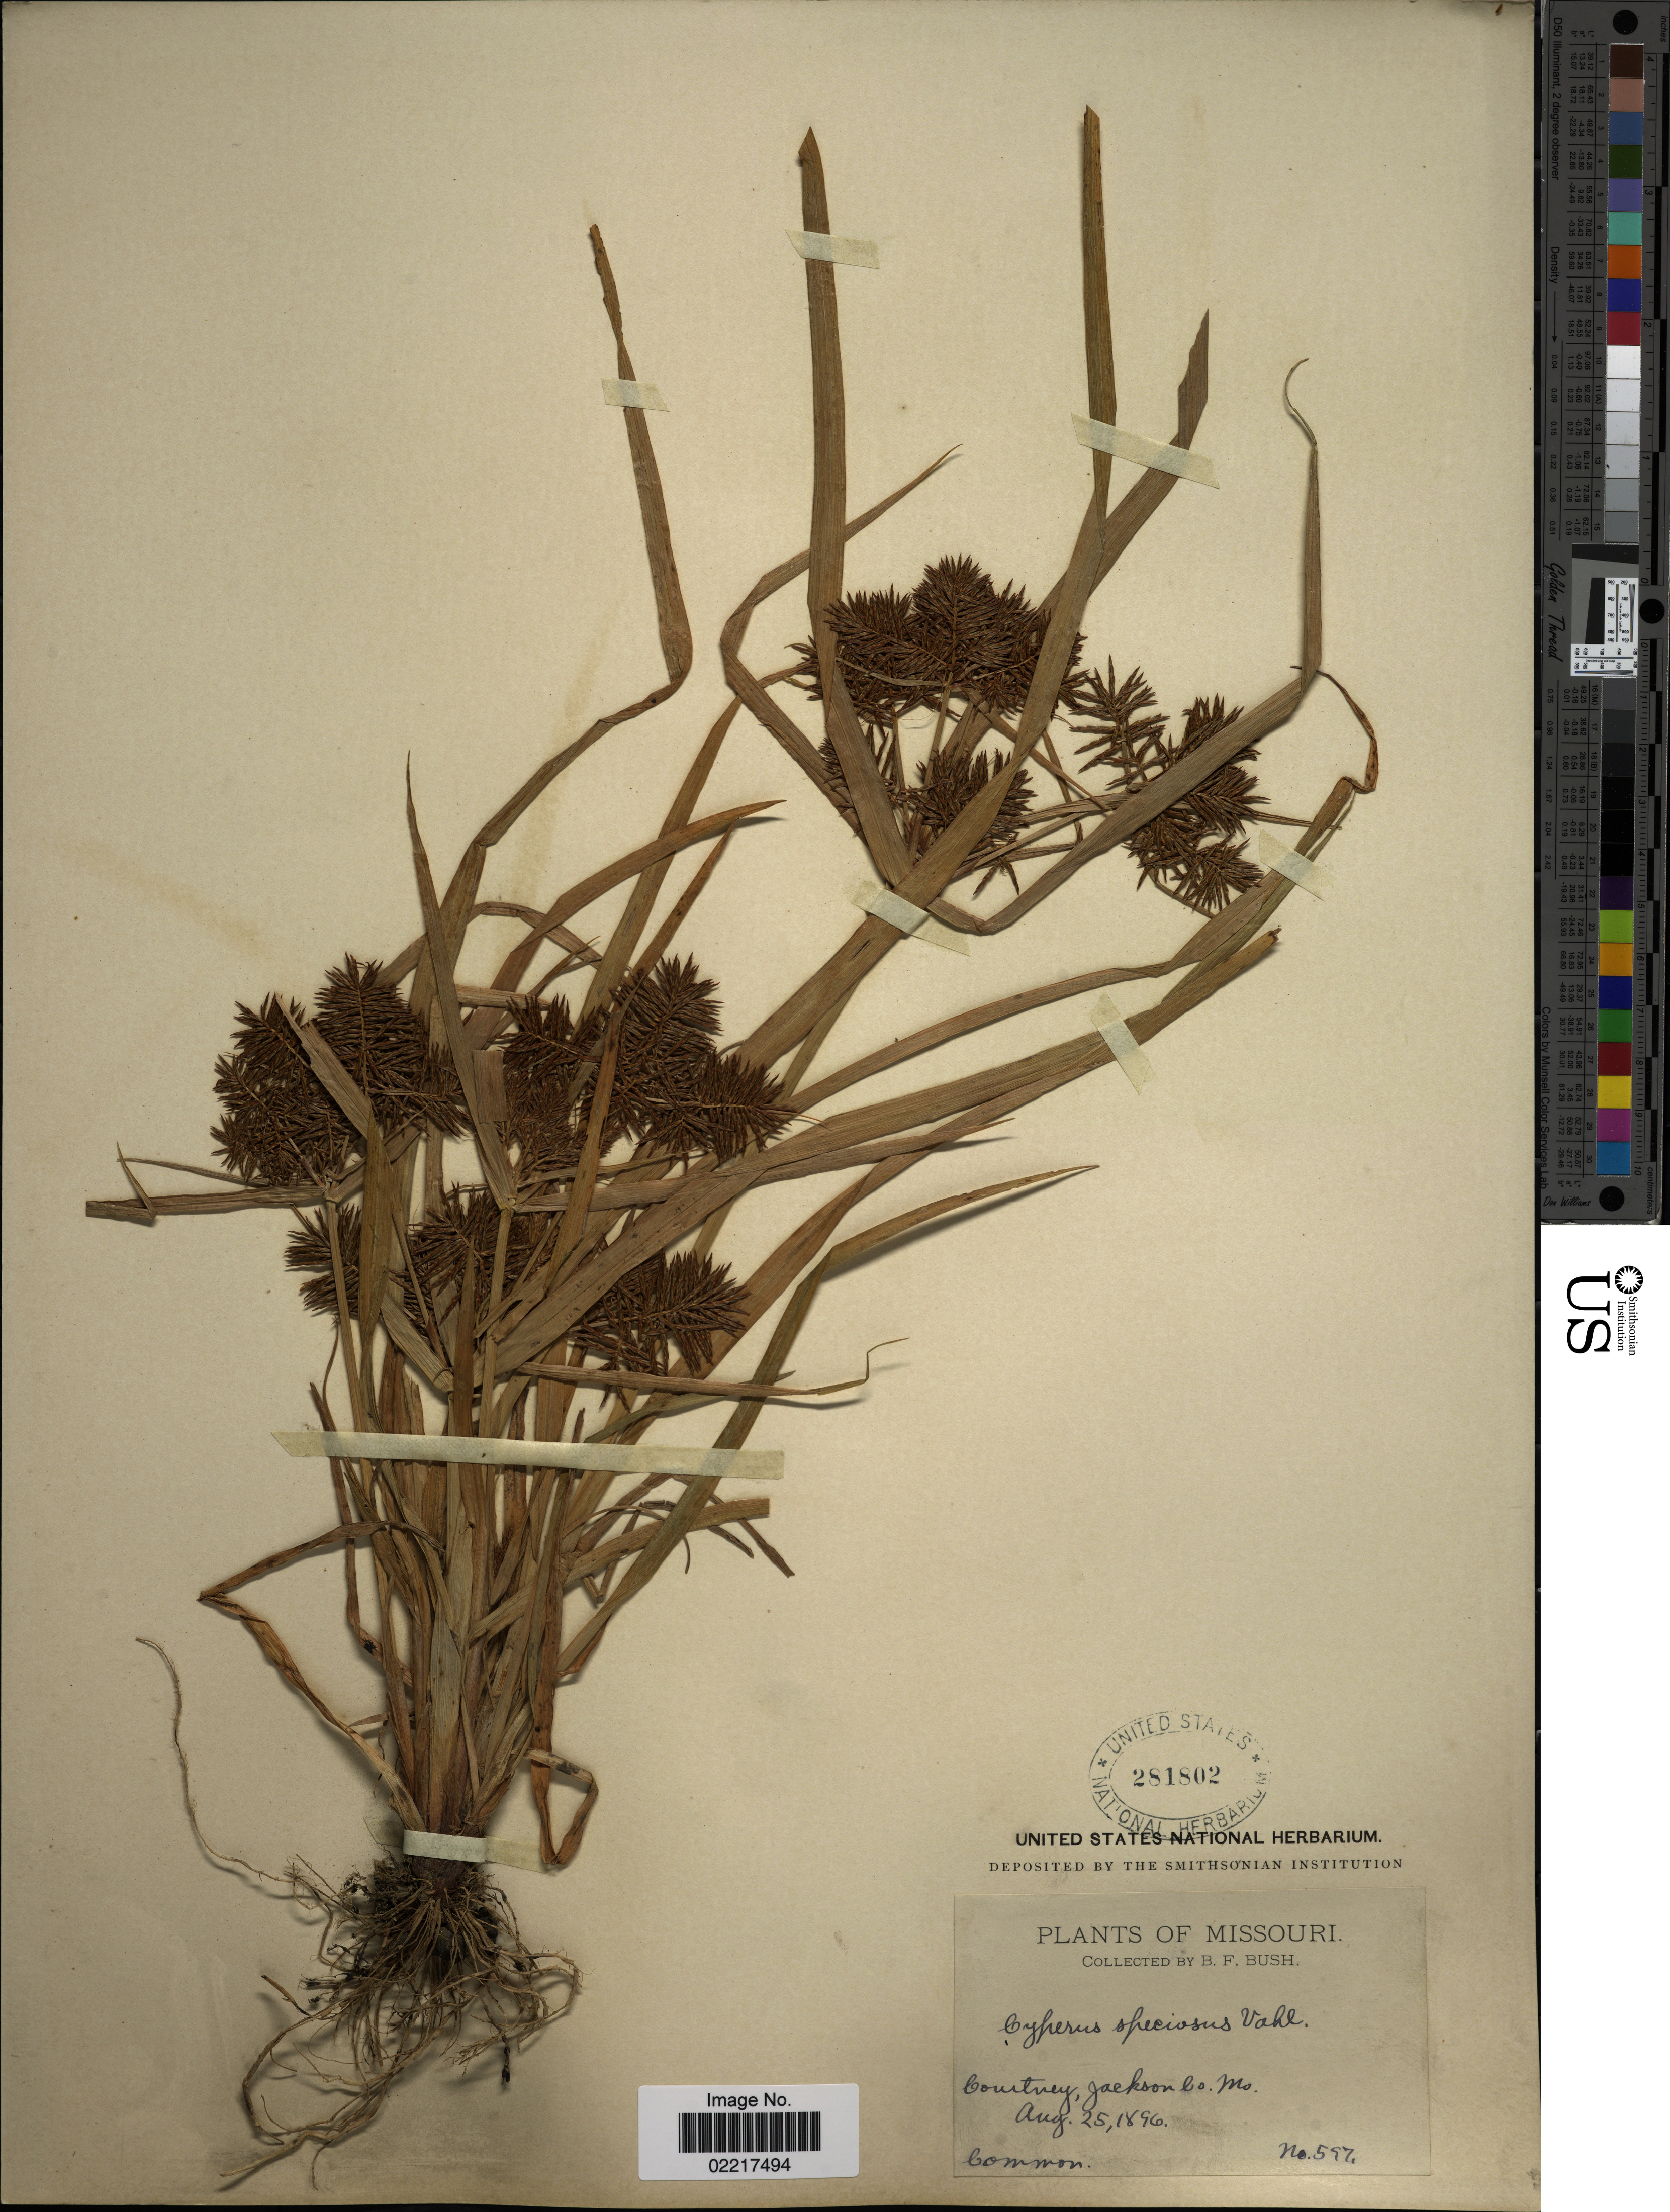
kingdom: Plantae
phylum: Tracheophyta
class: Liliopsida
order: Poales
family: Cyperaceae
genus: Cyperus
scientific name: Cyperus odoratus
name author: L.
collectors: B. F. Bush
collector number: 597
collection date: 1896-08-25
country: United States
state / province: Missouri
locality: Courtney, Jackson Co, Commom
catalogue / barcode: US 281802